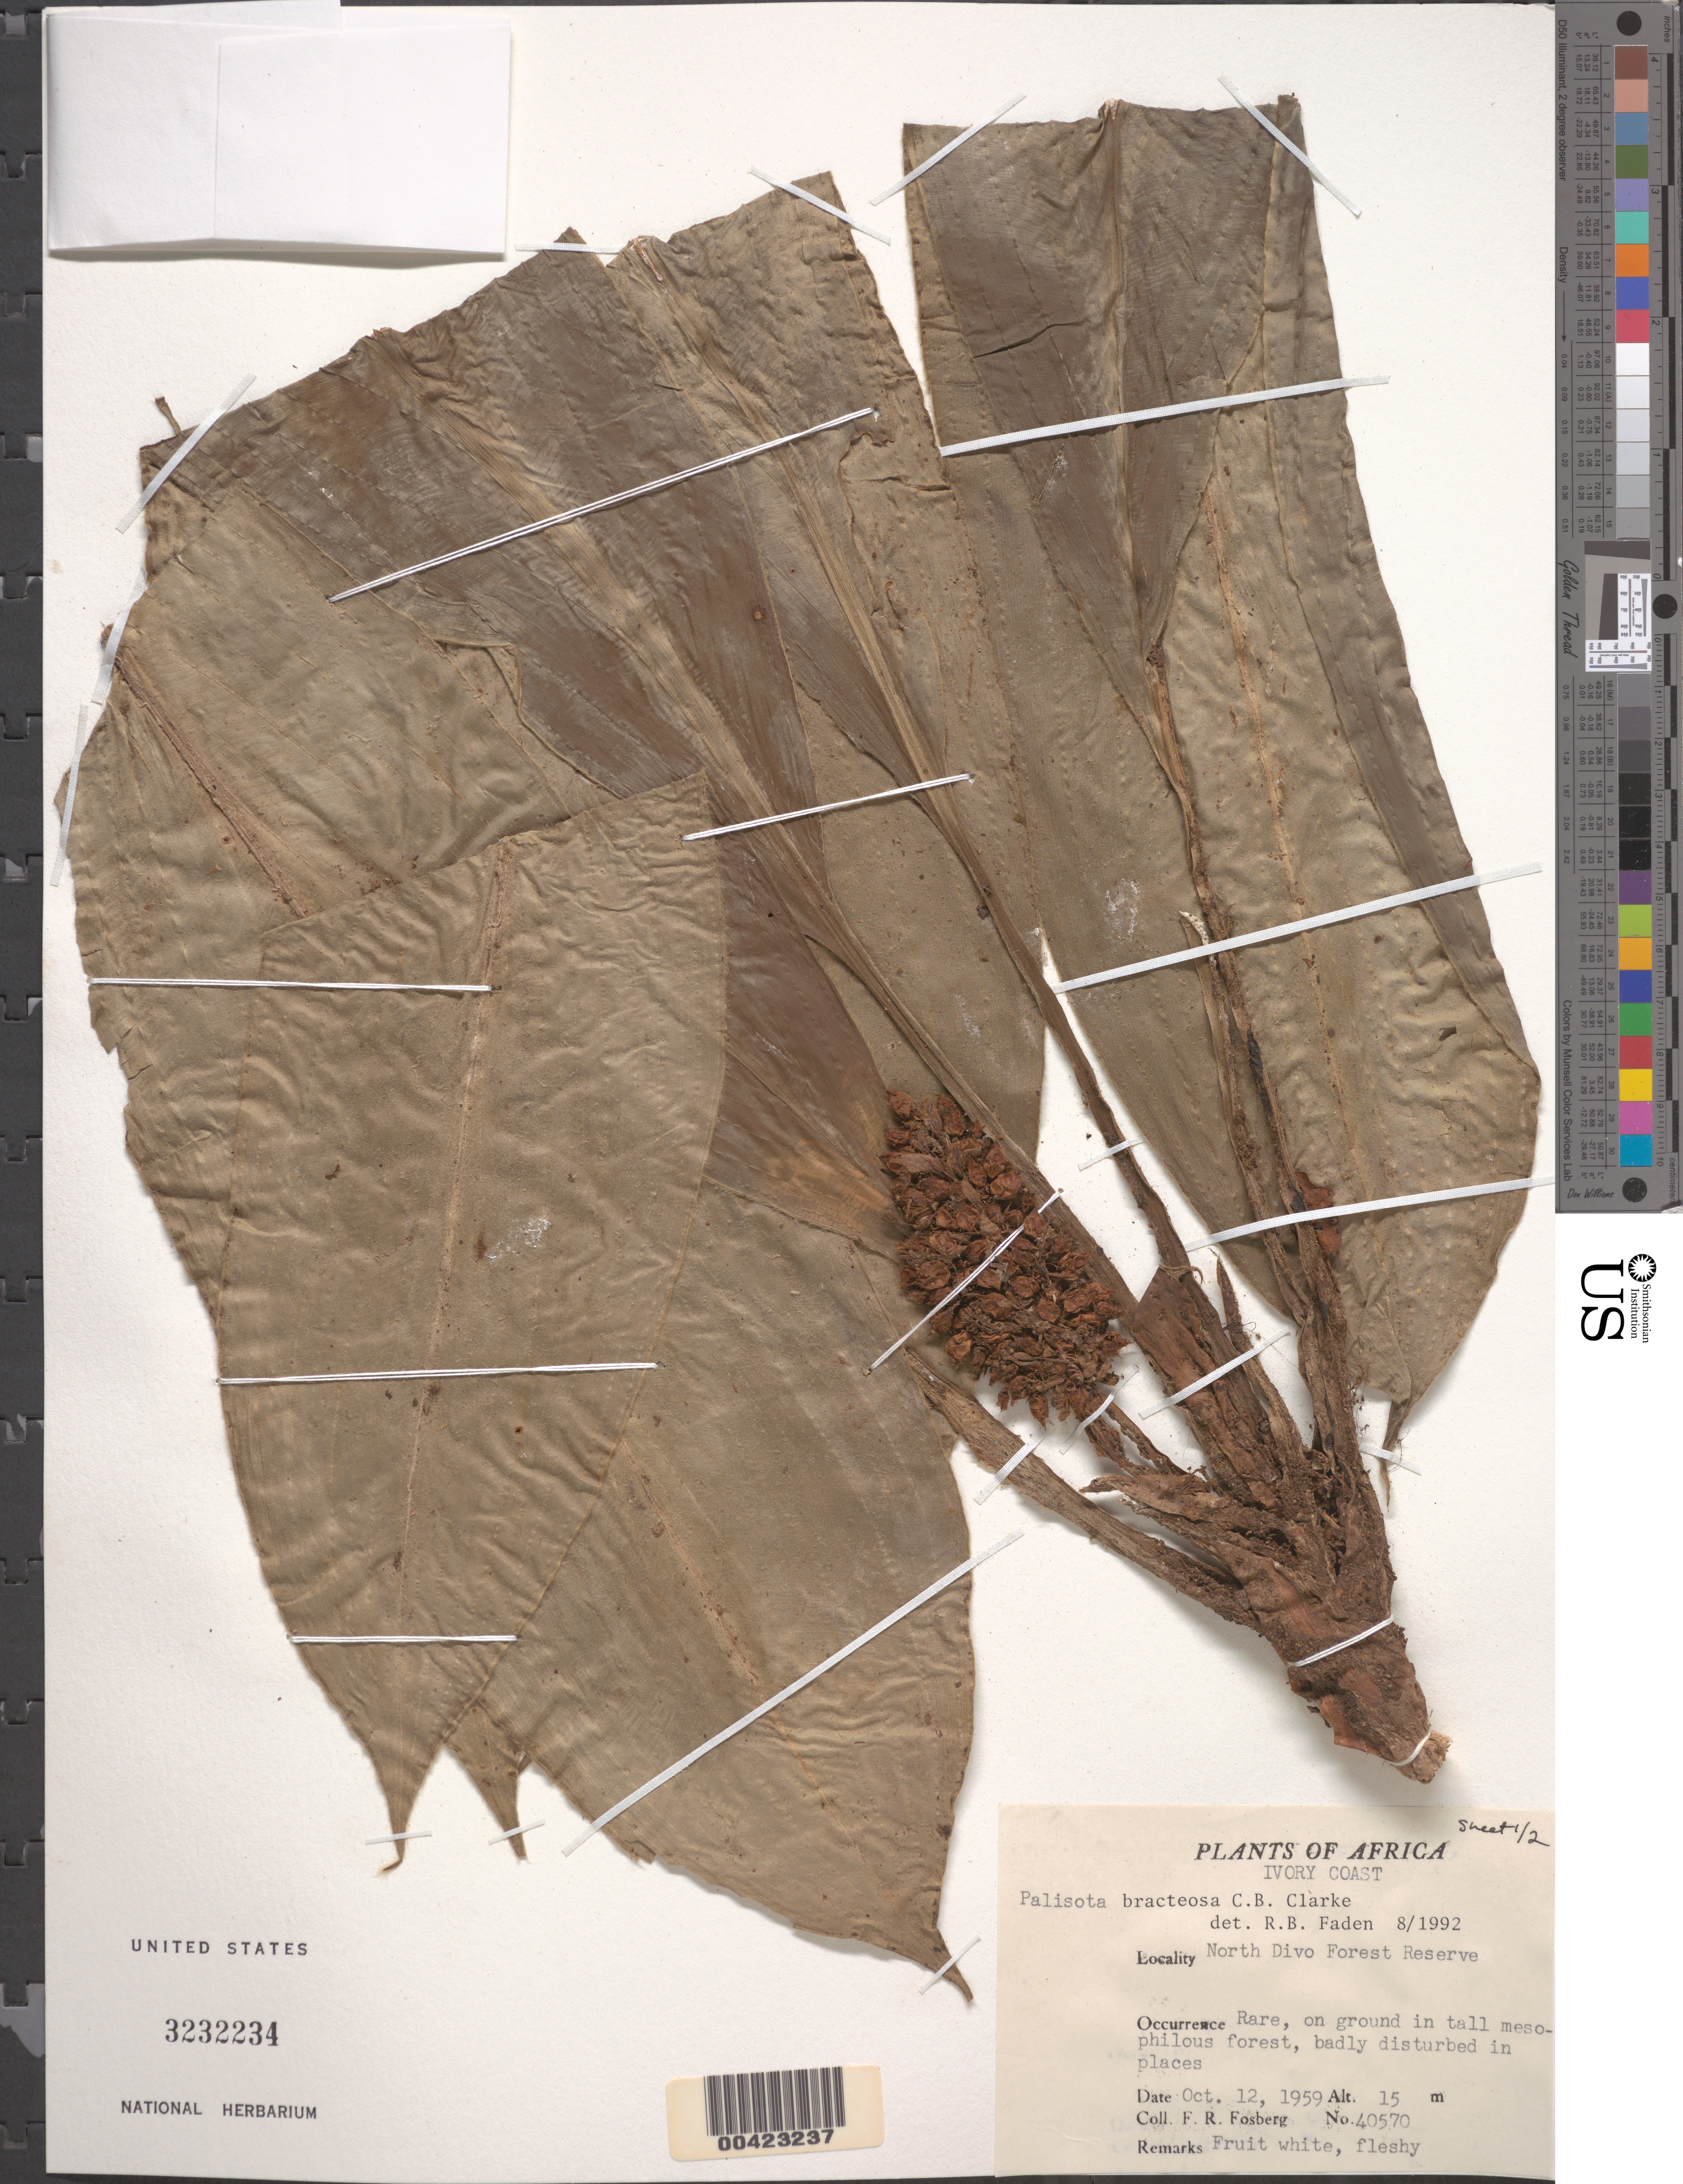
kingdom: Plantae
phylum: Tracheophyta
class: Liliopsida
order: Commelinales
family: Commelinaceae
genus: Palisota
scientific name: Palisota bracteosa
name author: C.B. Clarke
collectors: F. R. Fosberg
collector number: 40570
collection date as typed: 12 Oct 1959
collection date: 1959-10-12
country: Ivory Coast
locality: North Divo Forest Reserve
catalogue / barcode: US 3232234